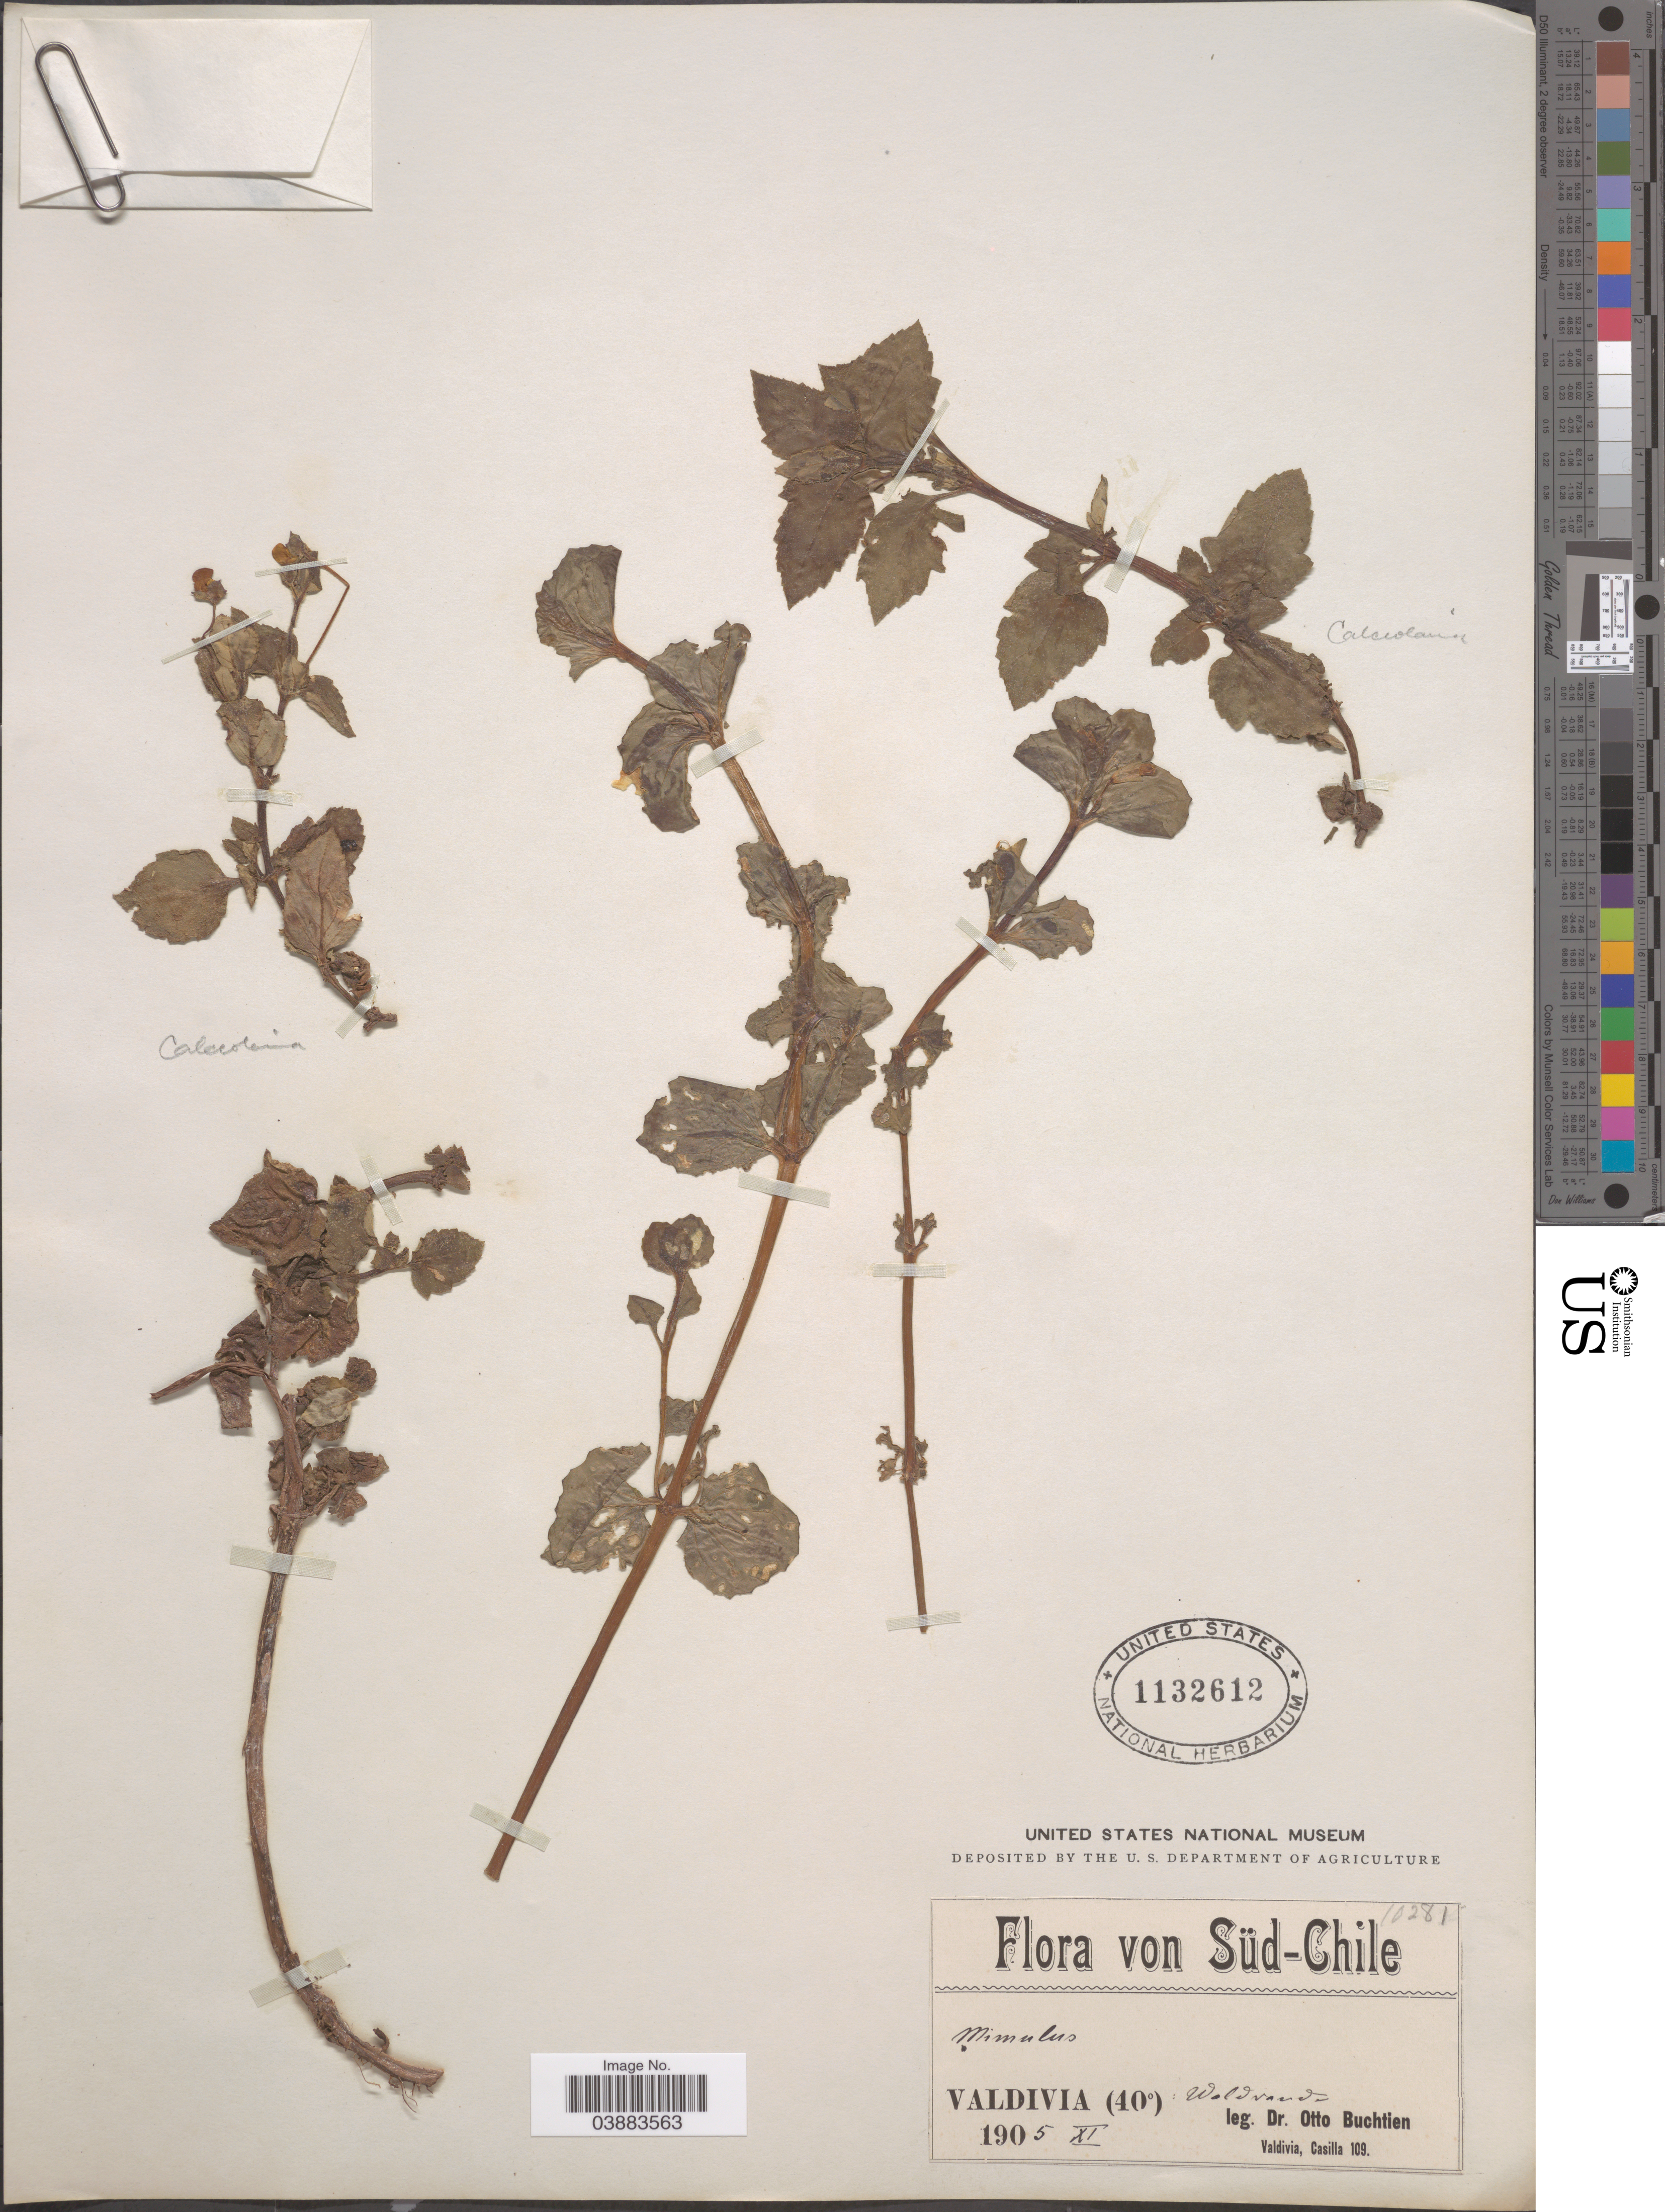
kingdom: Plantae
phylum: Tracheophyta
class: Magnoliopsida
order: Lamiales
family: Phrymaceae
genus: Mimulus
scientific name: Mimulus sp.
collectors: O. Buchtien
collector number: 10281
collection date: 1905-11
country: Chile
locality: Süd-Chile. Valdivia.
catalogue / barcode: US 1132612